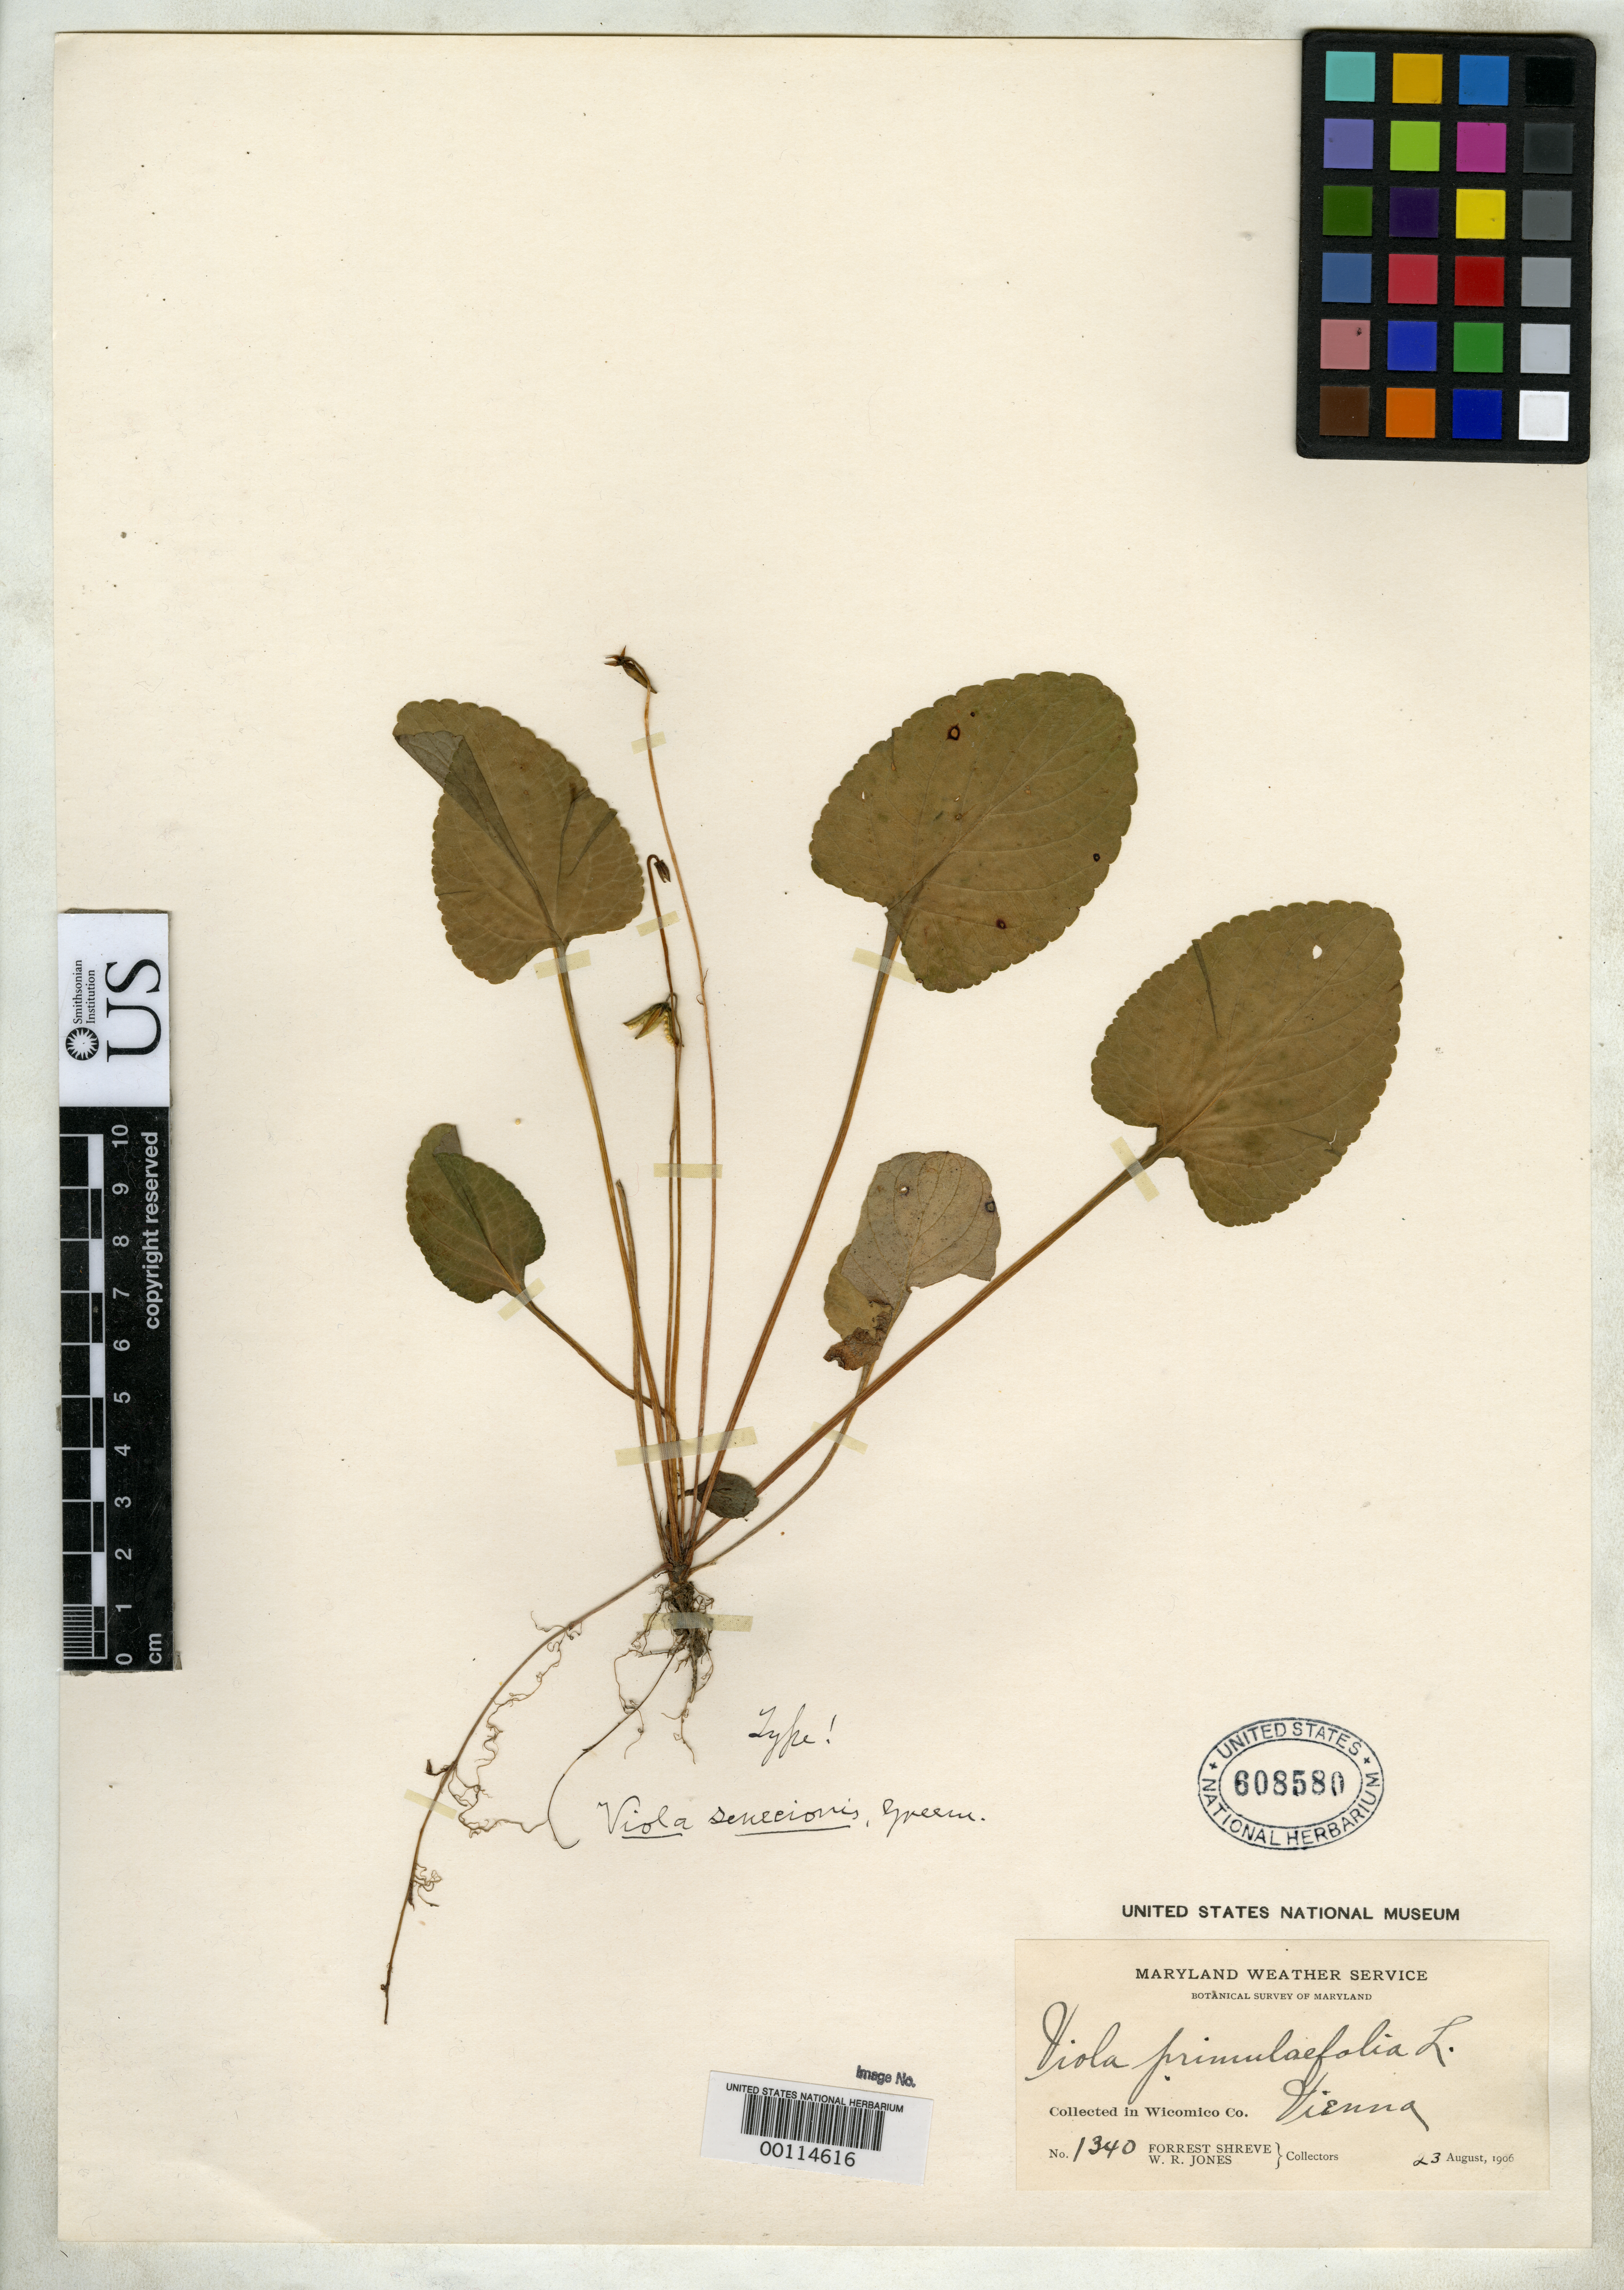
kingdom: Plantae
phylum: Tracheophyta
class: Magnoliopsida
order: Malpighiales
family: Violaceae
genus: Viola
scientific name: Viola senecionis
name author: Greene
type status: Syntype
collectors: F. Shreve & W. R. Jones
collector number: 1340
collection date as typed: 23 Aug 1906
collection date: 1906-08-23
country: United States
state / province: Maryland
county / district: Wicomico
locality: Vienna.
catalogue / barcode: US 608580